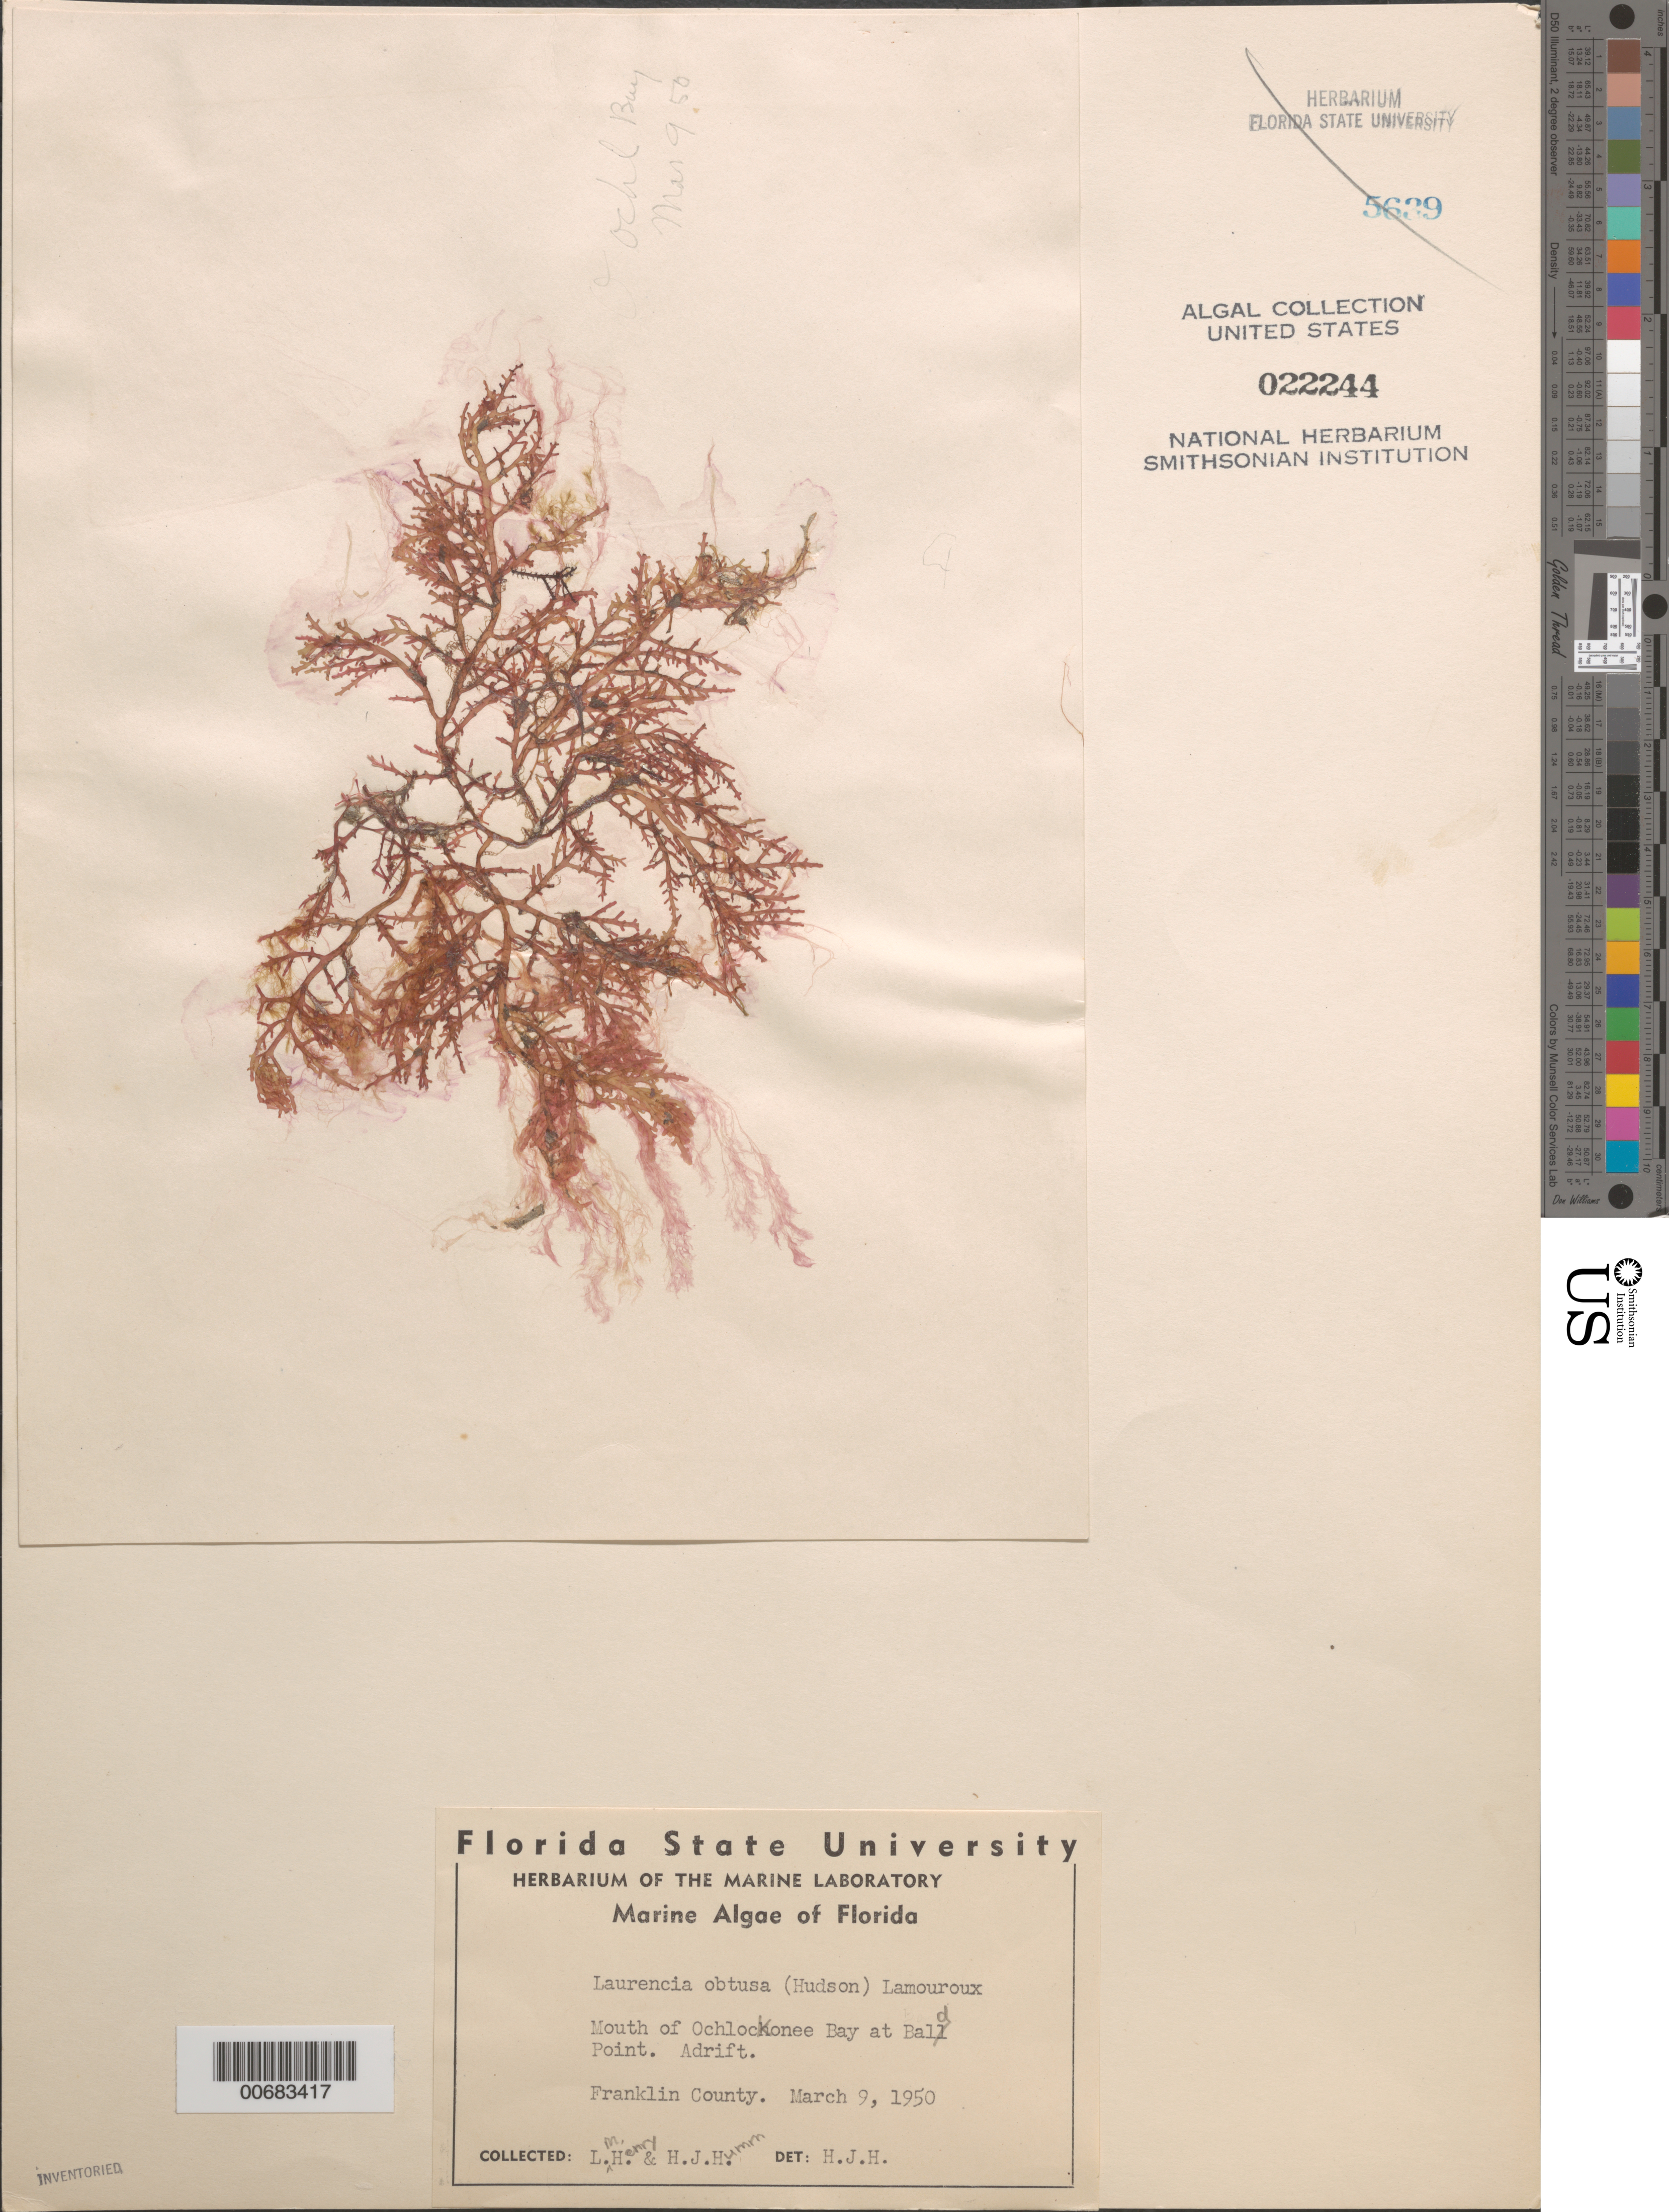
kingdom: Plantae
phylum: Rhodophyta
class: Florideophyceae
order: Ceramiales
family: Rhodomelaceae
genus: Laurencia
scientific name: Laurencia obtusa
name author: (Huds.) J.V.Lamouroux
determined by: Humm, Harold J.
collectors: L. Henry & H. J. Humm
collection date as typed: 09 Mar 1950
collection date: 1950-03-09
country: United States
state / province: Florida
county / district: Franklin County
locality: Ochlockonee Bay mouth at Bald Point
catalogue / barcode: US 22244